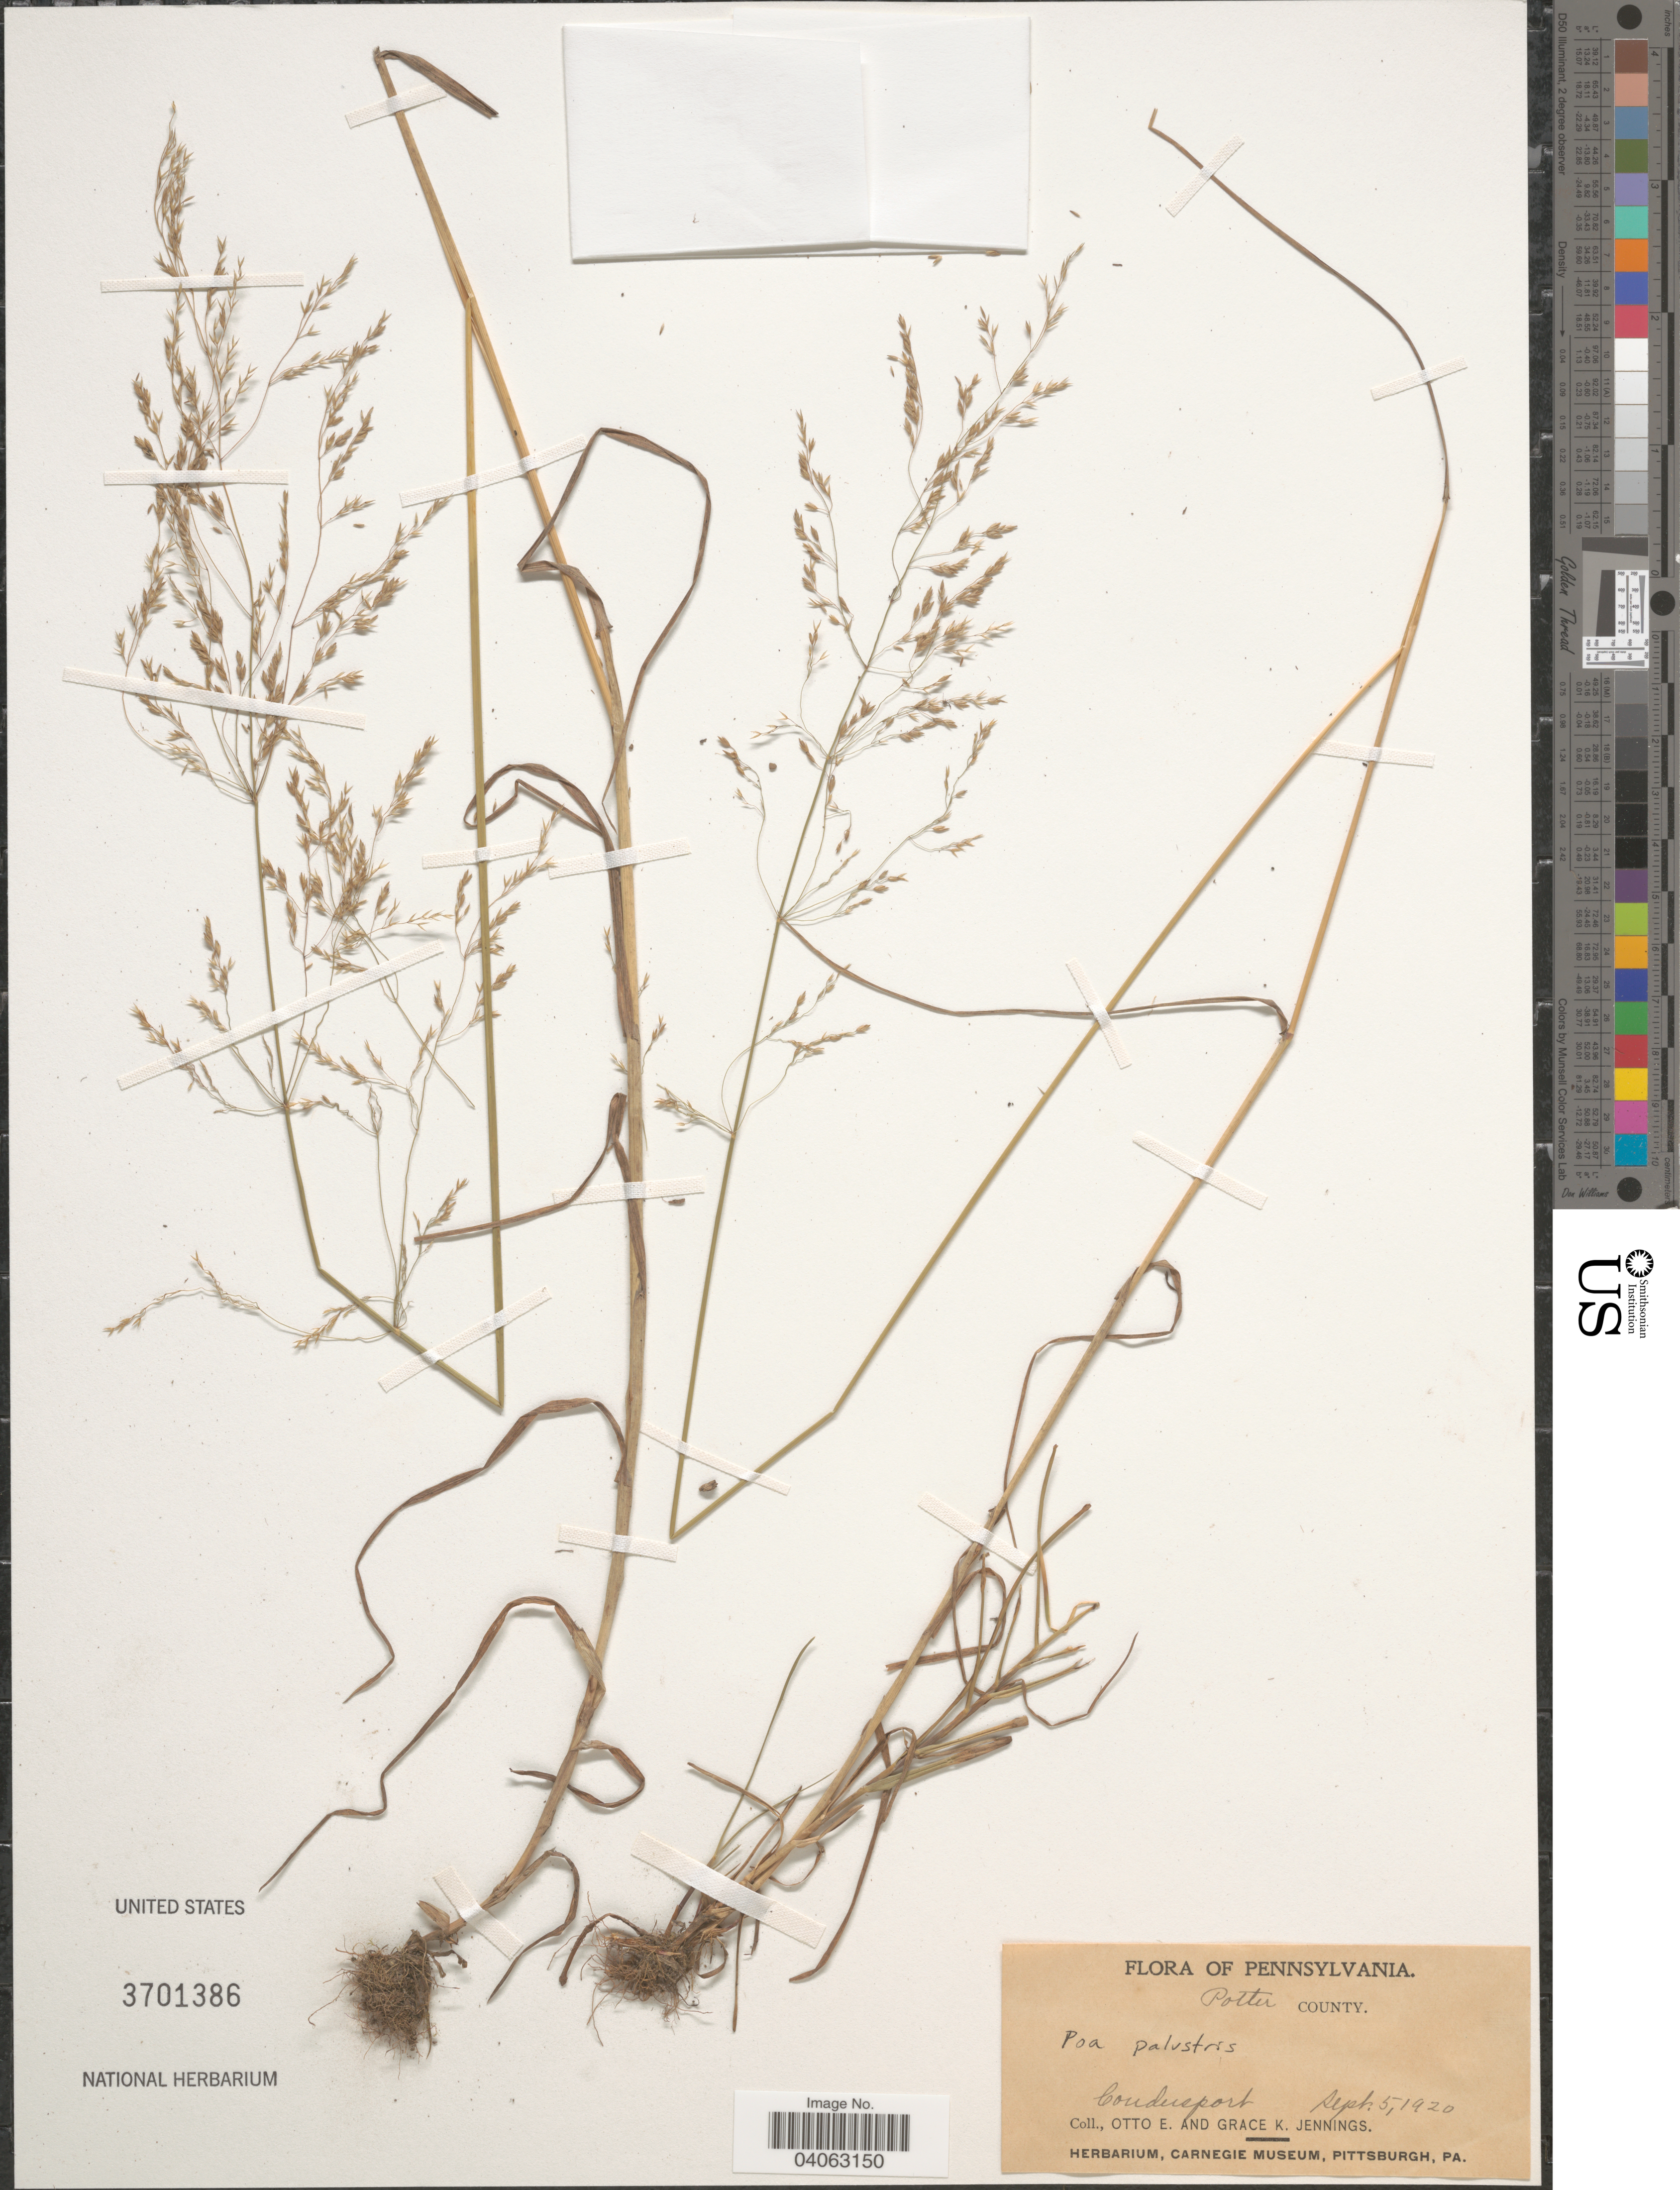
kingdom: Plantae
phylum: Tracheophyta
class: Liliopsida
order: Poales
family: Poaceae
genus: Poa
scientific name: Poa pratensis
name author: L.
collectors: O. E. Jennings & G. K. Jennings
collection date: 1920-09-05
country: United States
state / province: Pennsylvania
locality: Potter County. Coudersport.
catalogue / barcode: US 3701386